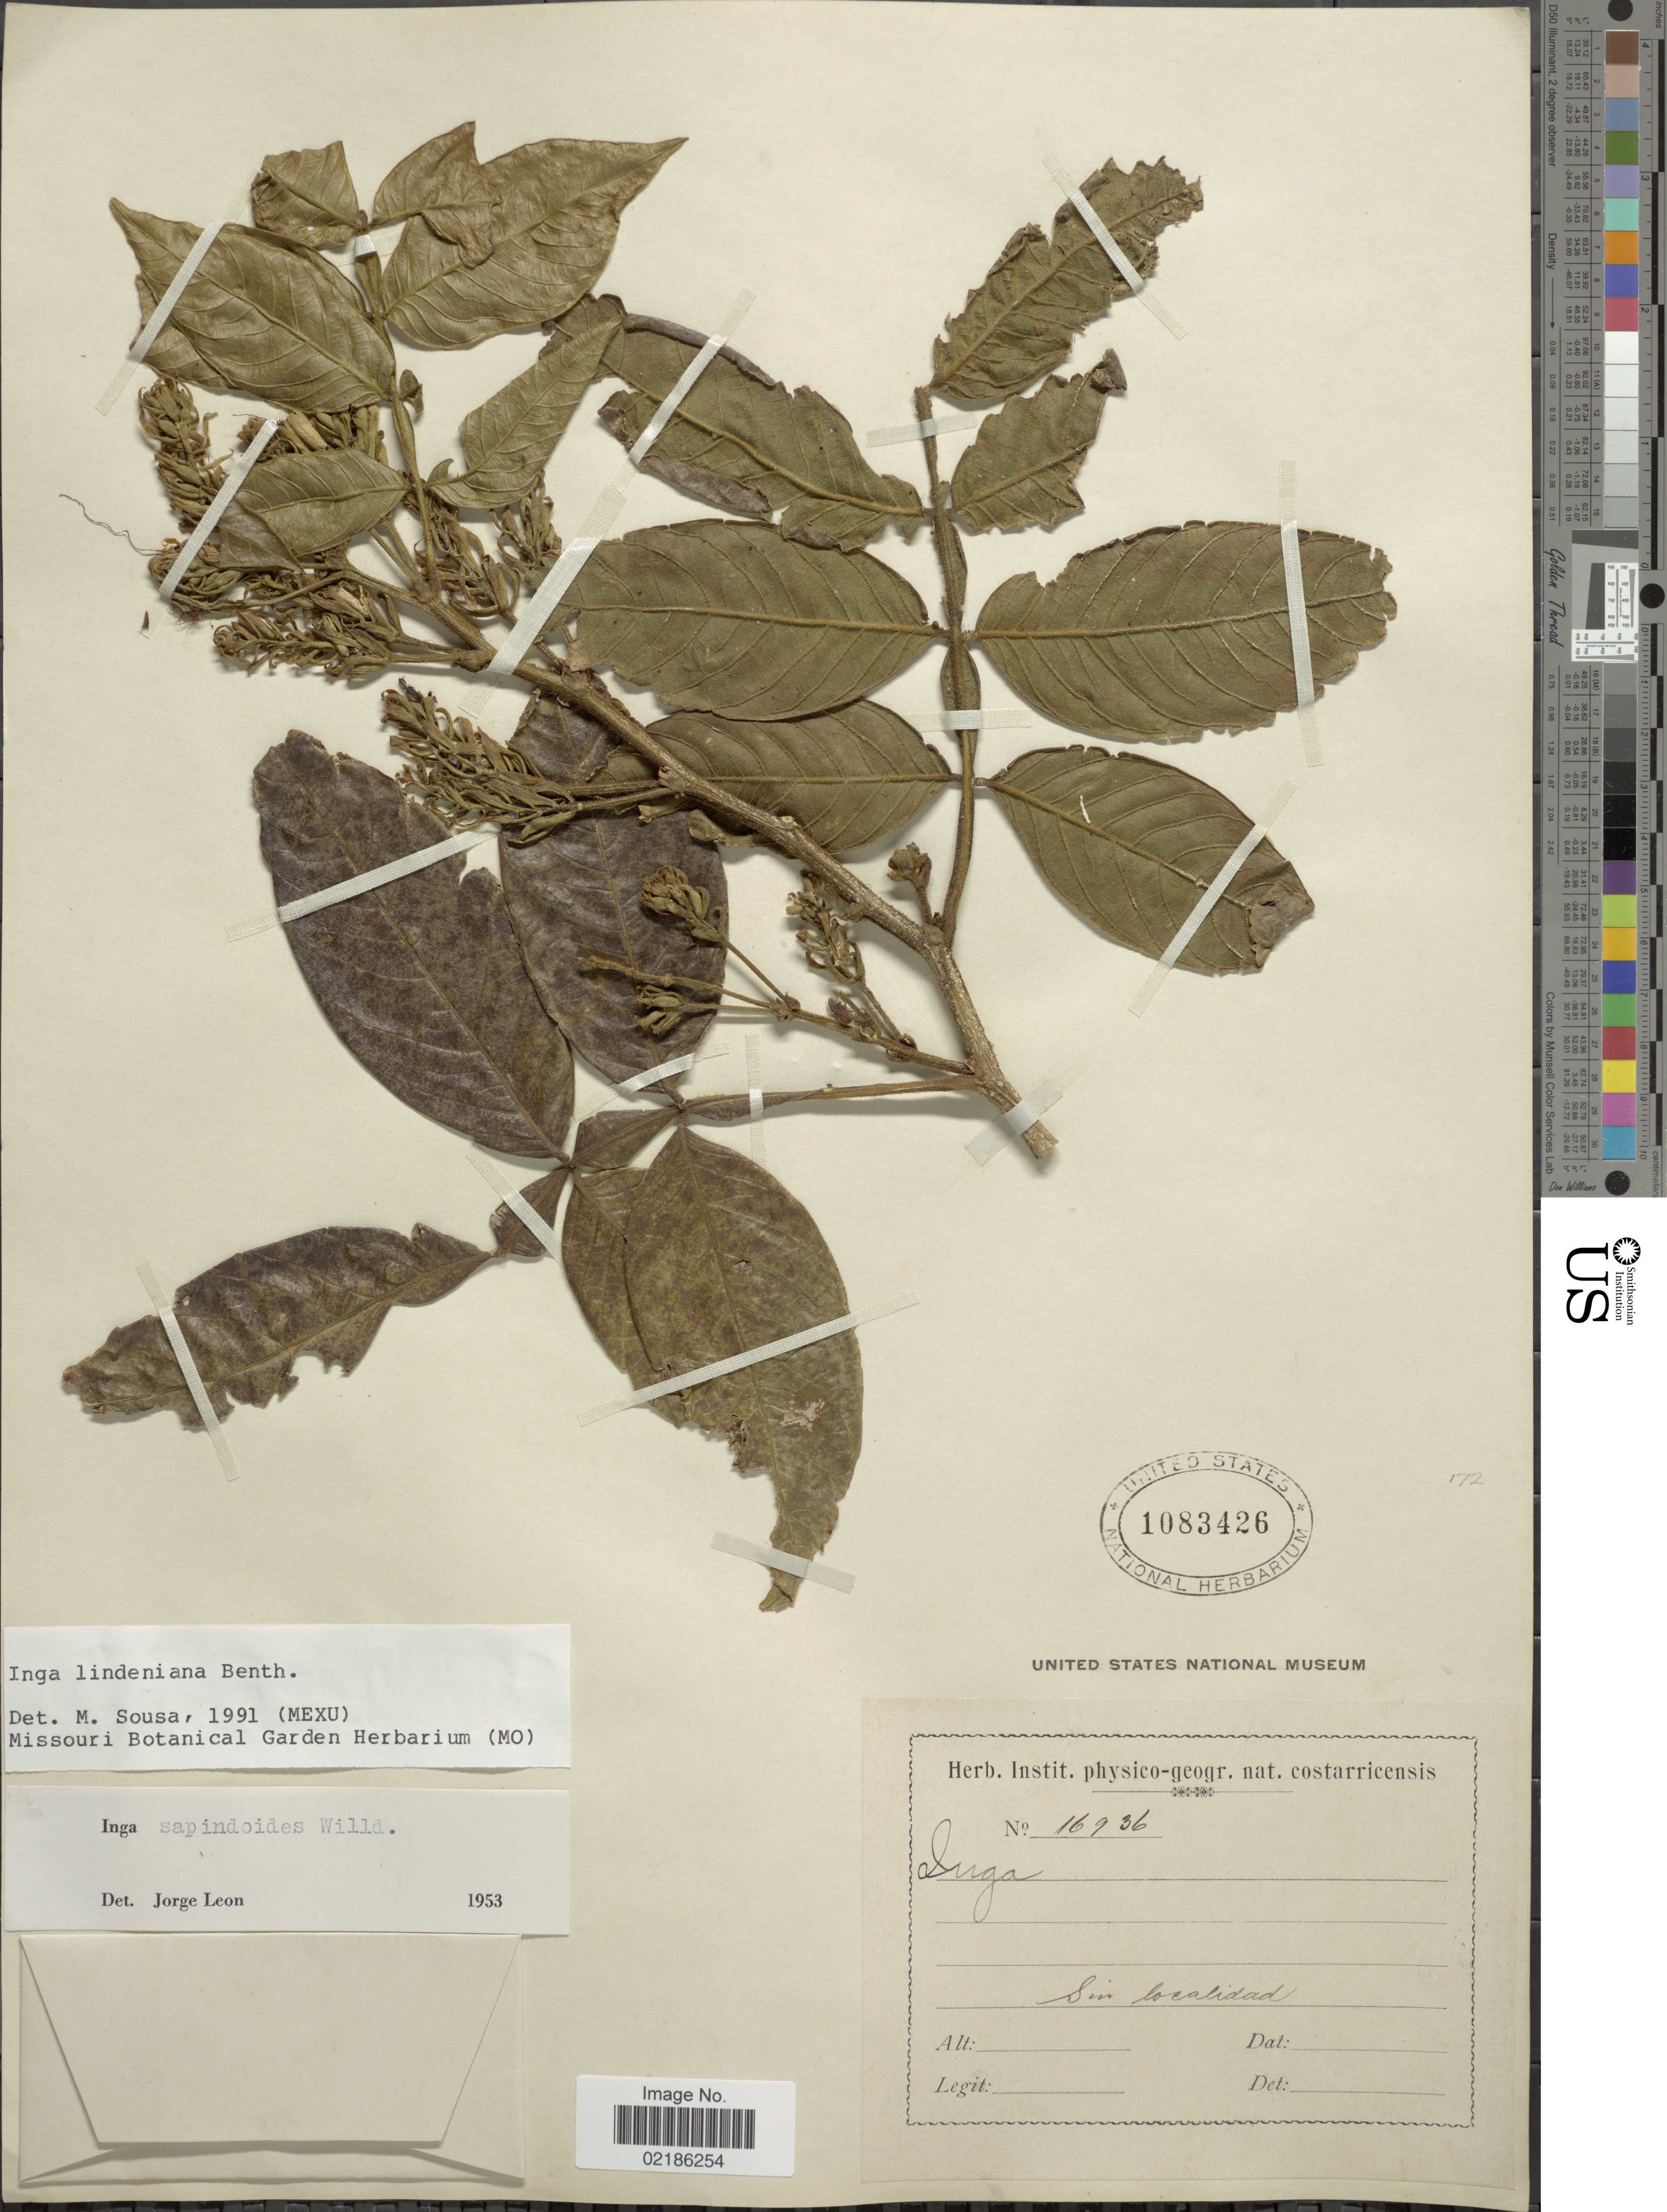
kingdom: Plantae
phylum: Tracheophyta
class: Magnoliopsida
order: Fabales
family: Fabaceae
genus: Inga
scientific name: Inga lindeniana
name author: Benth.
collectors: ex herb. Instit. physico-geogr. nat. costarricensis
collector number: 16936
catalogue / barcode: US 1083426